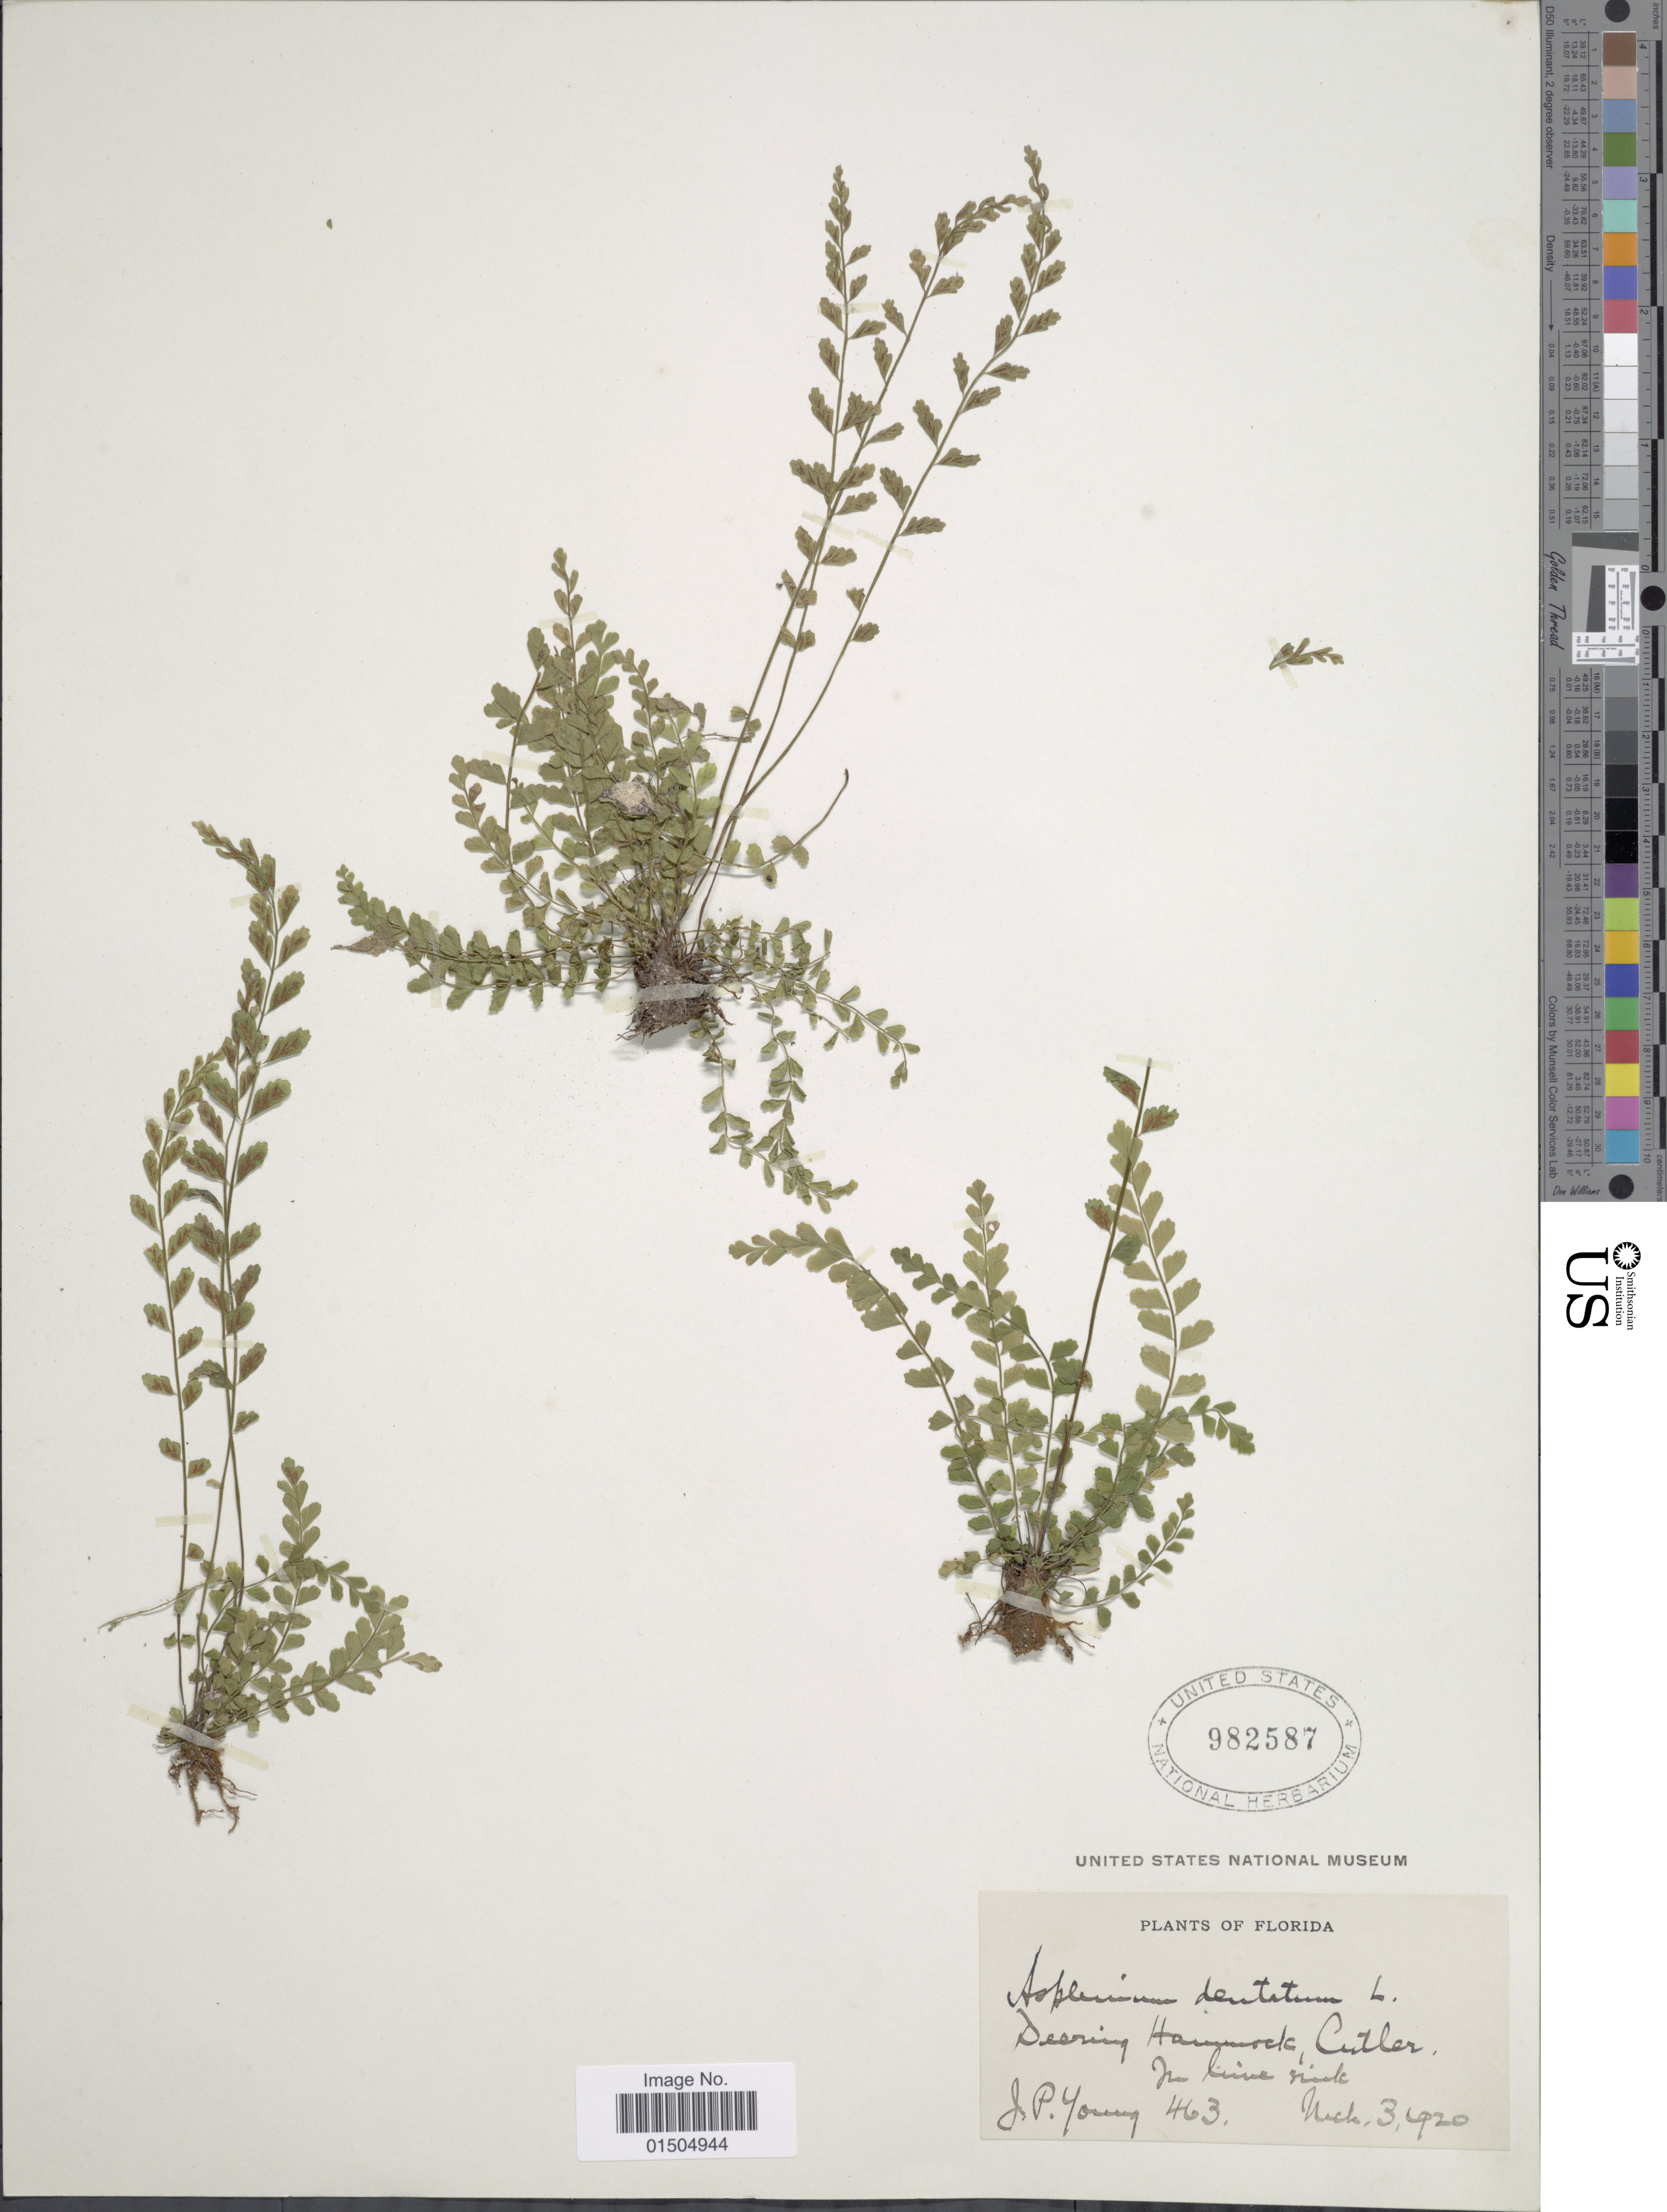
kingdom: Plantae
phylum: Tracheophyta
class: Polypodiopsida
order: Polypodiales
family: Aspleniaceae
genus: Asplenium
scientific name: Asplenium trichomanes-dentatum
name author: L.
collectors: J. P. Young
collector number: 463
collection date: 1920-03-03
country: United States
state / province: Florida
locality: Deering Hammock, Cutler.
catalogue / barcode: US 982587